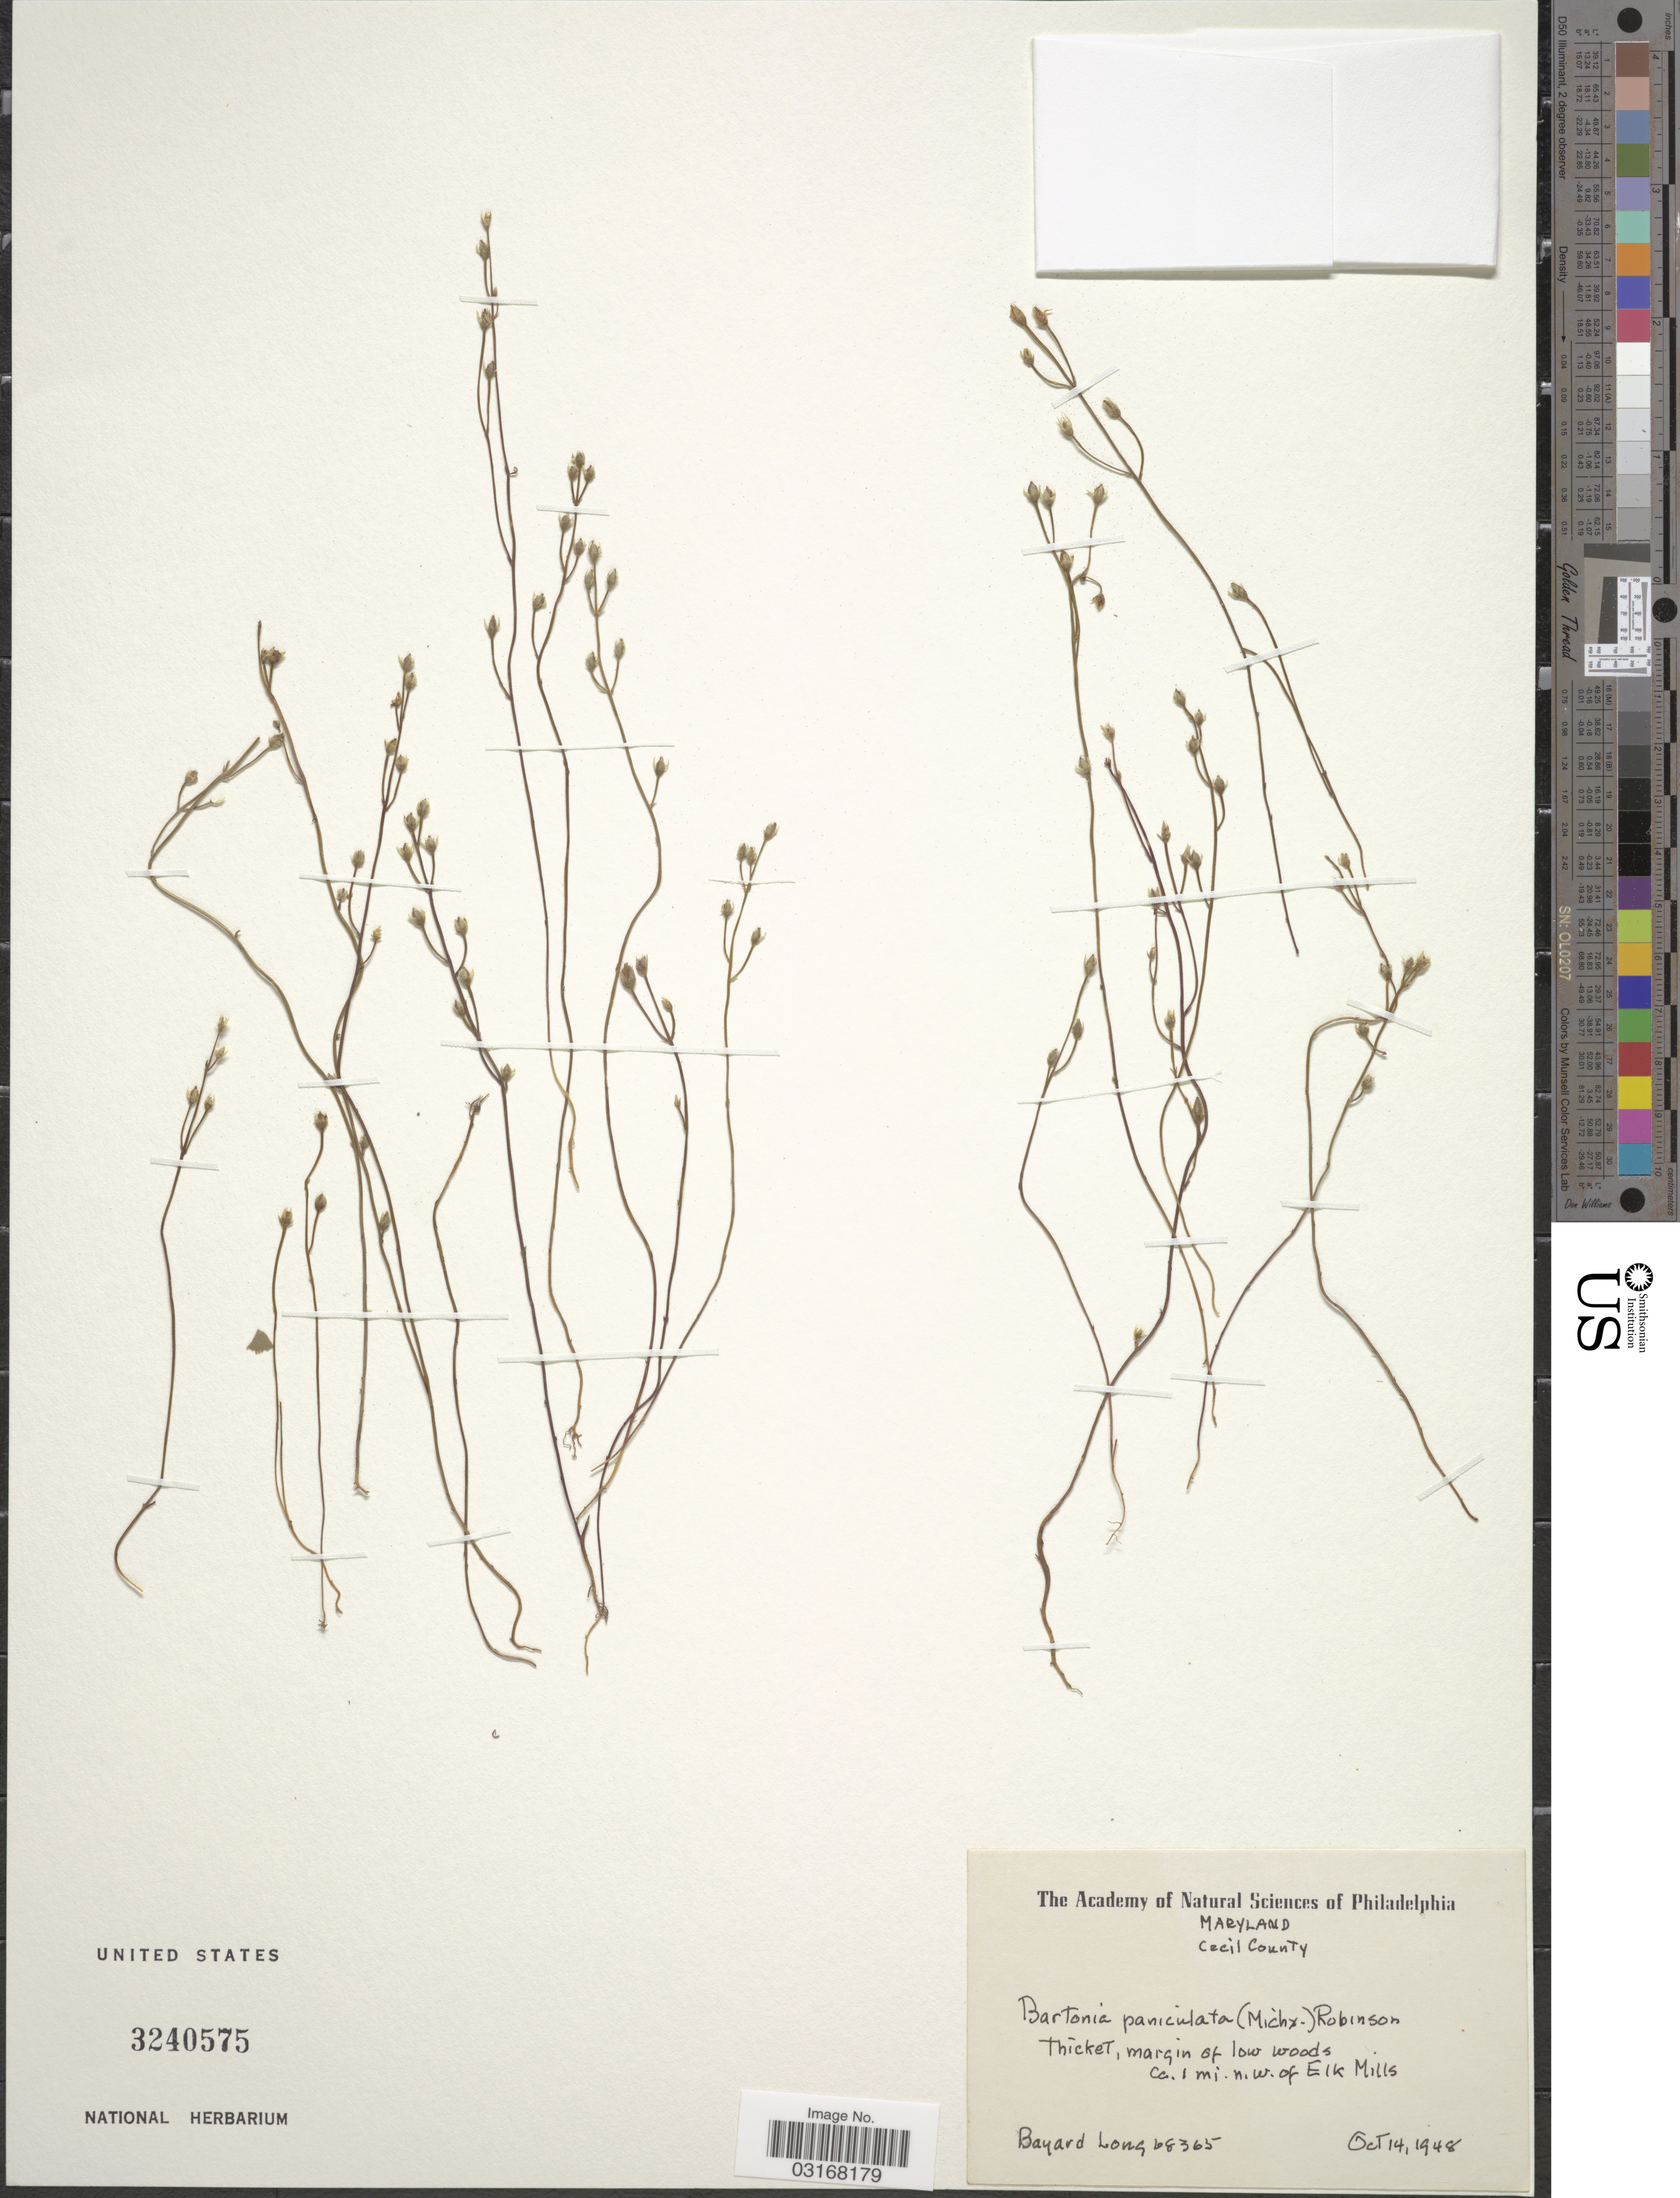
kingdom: Plantae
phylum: Tracheophyta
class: Magnoliopsida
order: Gentianales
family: Gentianaceae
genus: Bartonia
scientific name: Bartonia paniculata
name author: (Michx.) Muhl.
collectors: B. Long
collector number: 68365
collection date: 1948-10-14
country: United States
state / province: Maryland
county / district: Cecil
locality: Cecil County. Ca. 1 mi. n.w. of Elk Mills.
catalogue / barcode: US 3240575